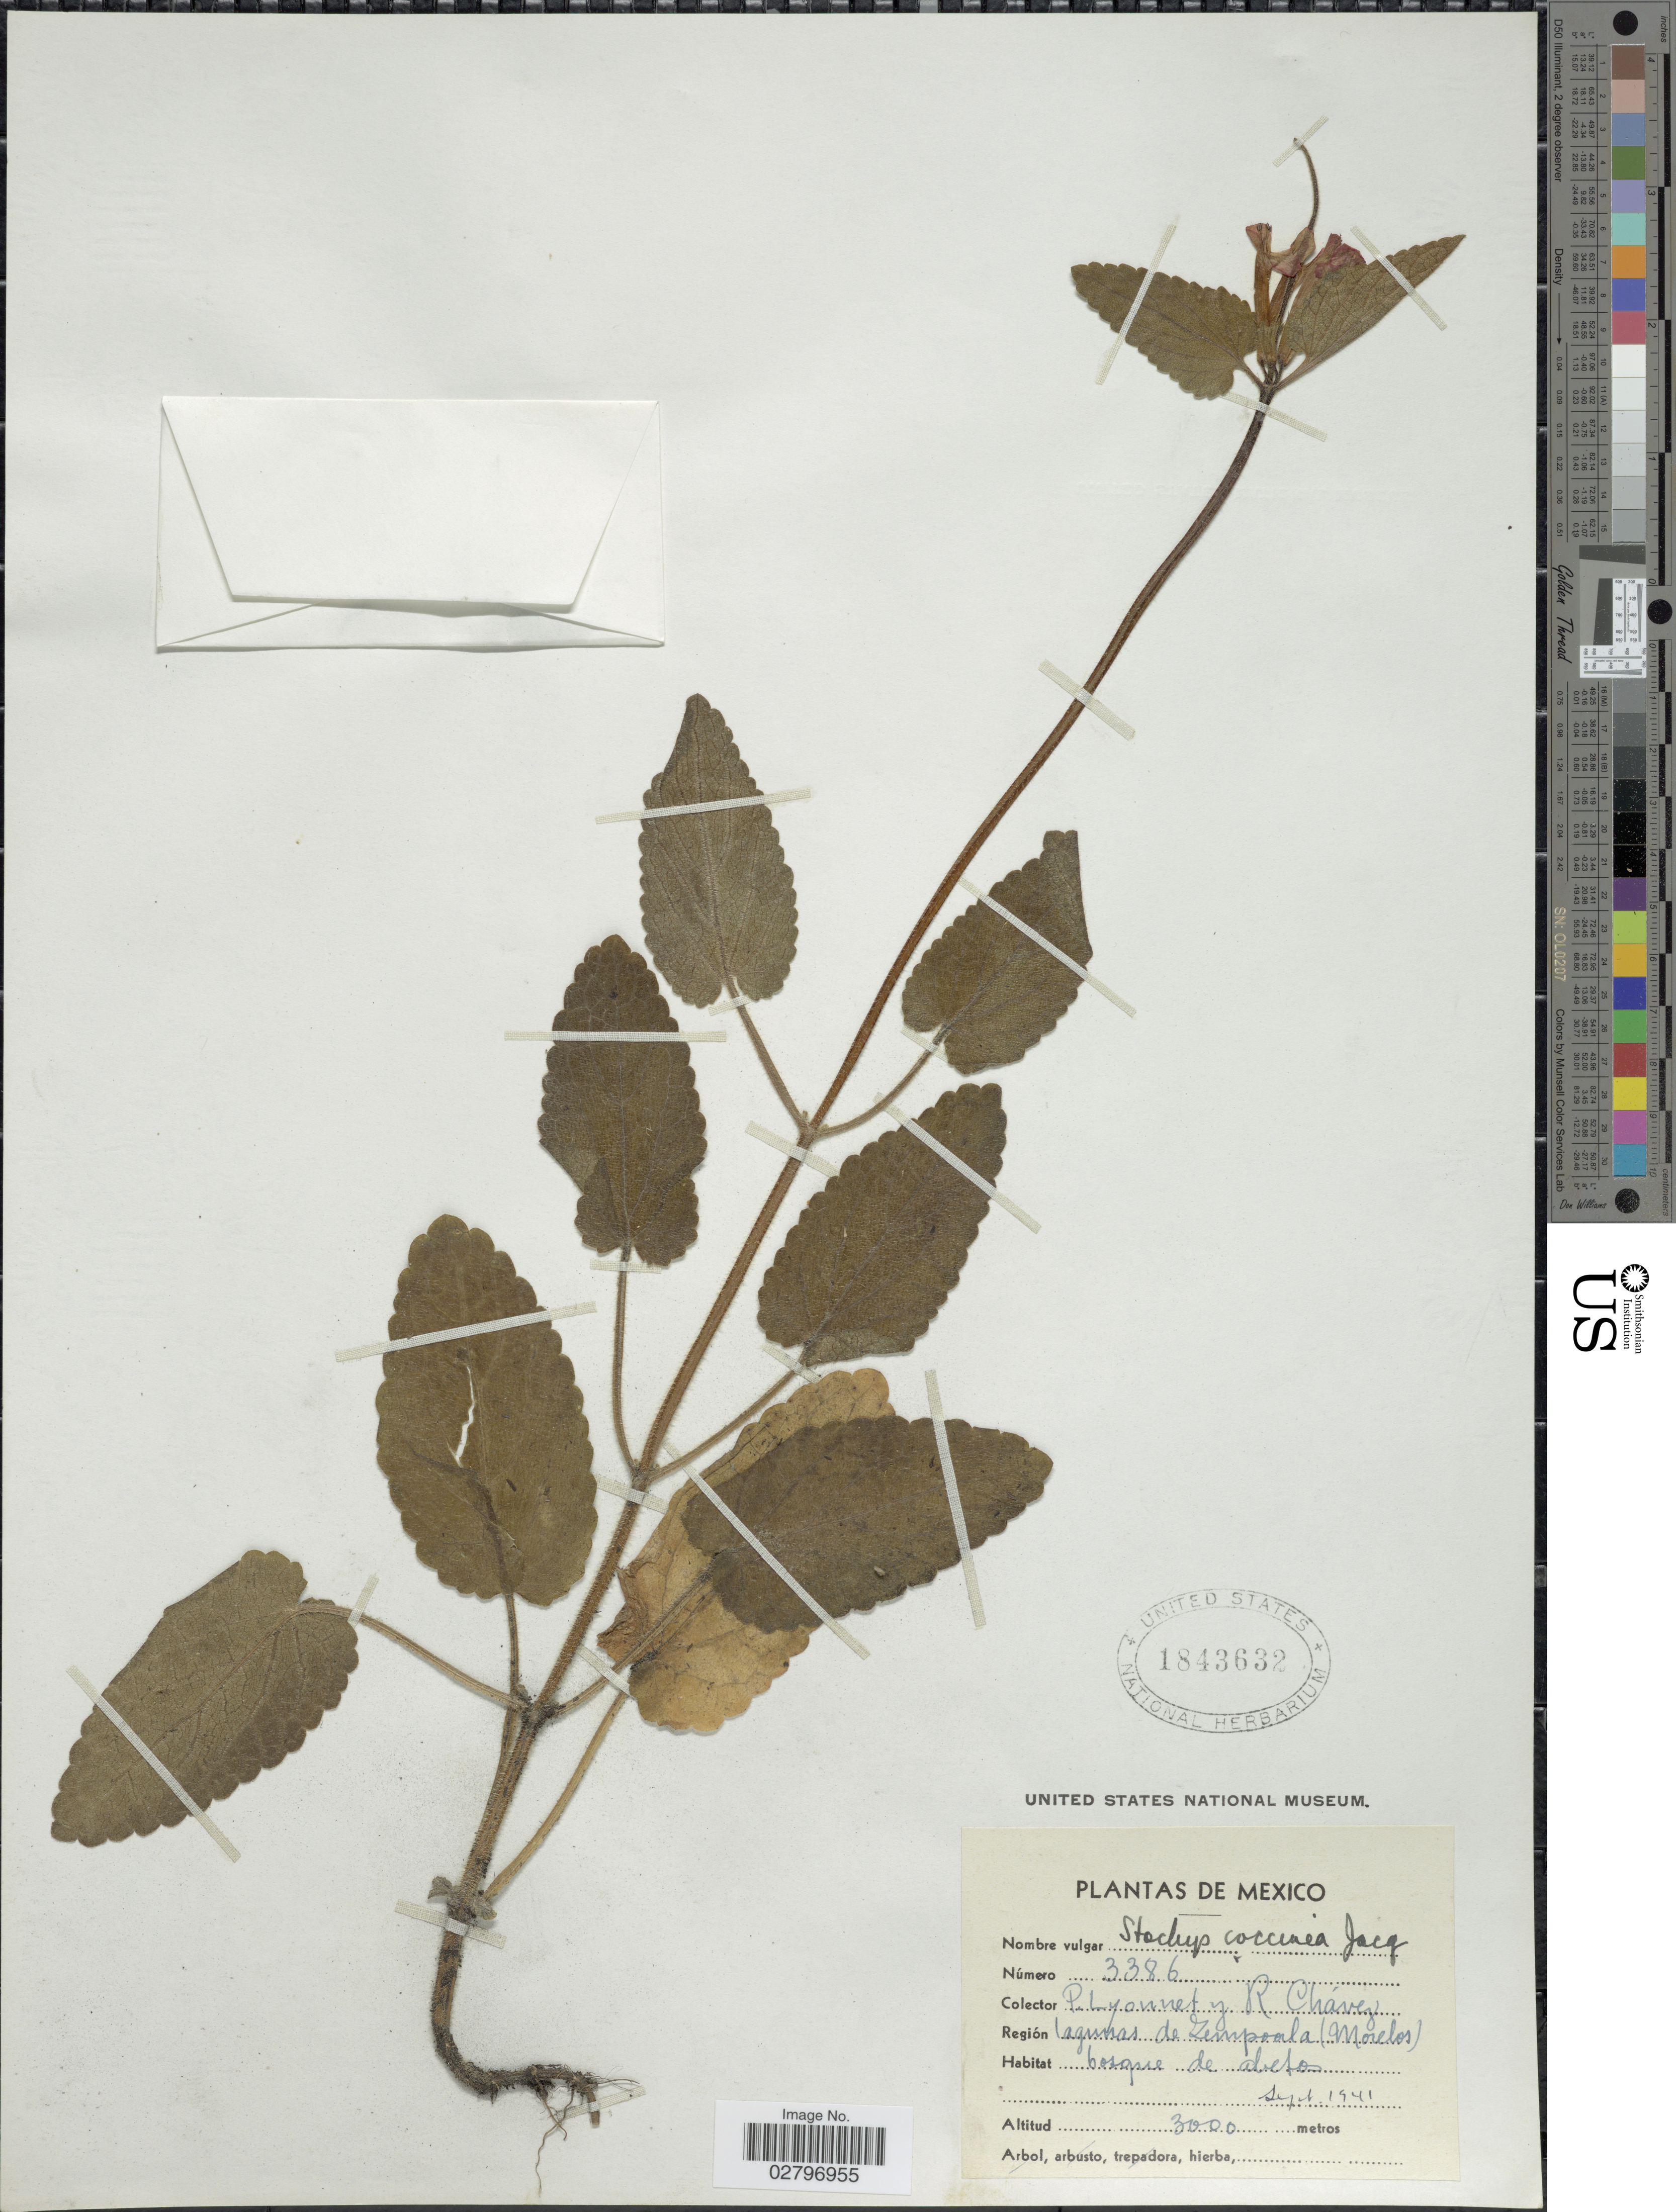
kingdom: Plantae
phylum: Tracheophyta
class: Magnoliopsida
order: Lamiales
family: Lamiaceae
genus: Stachys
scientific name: Stachys coccinea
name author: Ortega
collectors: P. Lyonnet & R. Chávez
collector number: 3386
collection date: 1941-09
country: Mexico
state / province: Morelos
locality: Región lagunas de Zempoala (Morelos).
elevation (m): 3000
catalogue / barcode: US 1843632